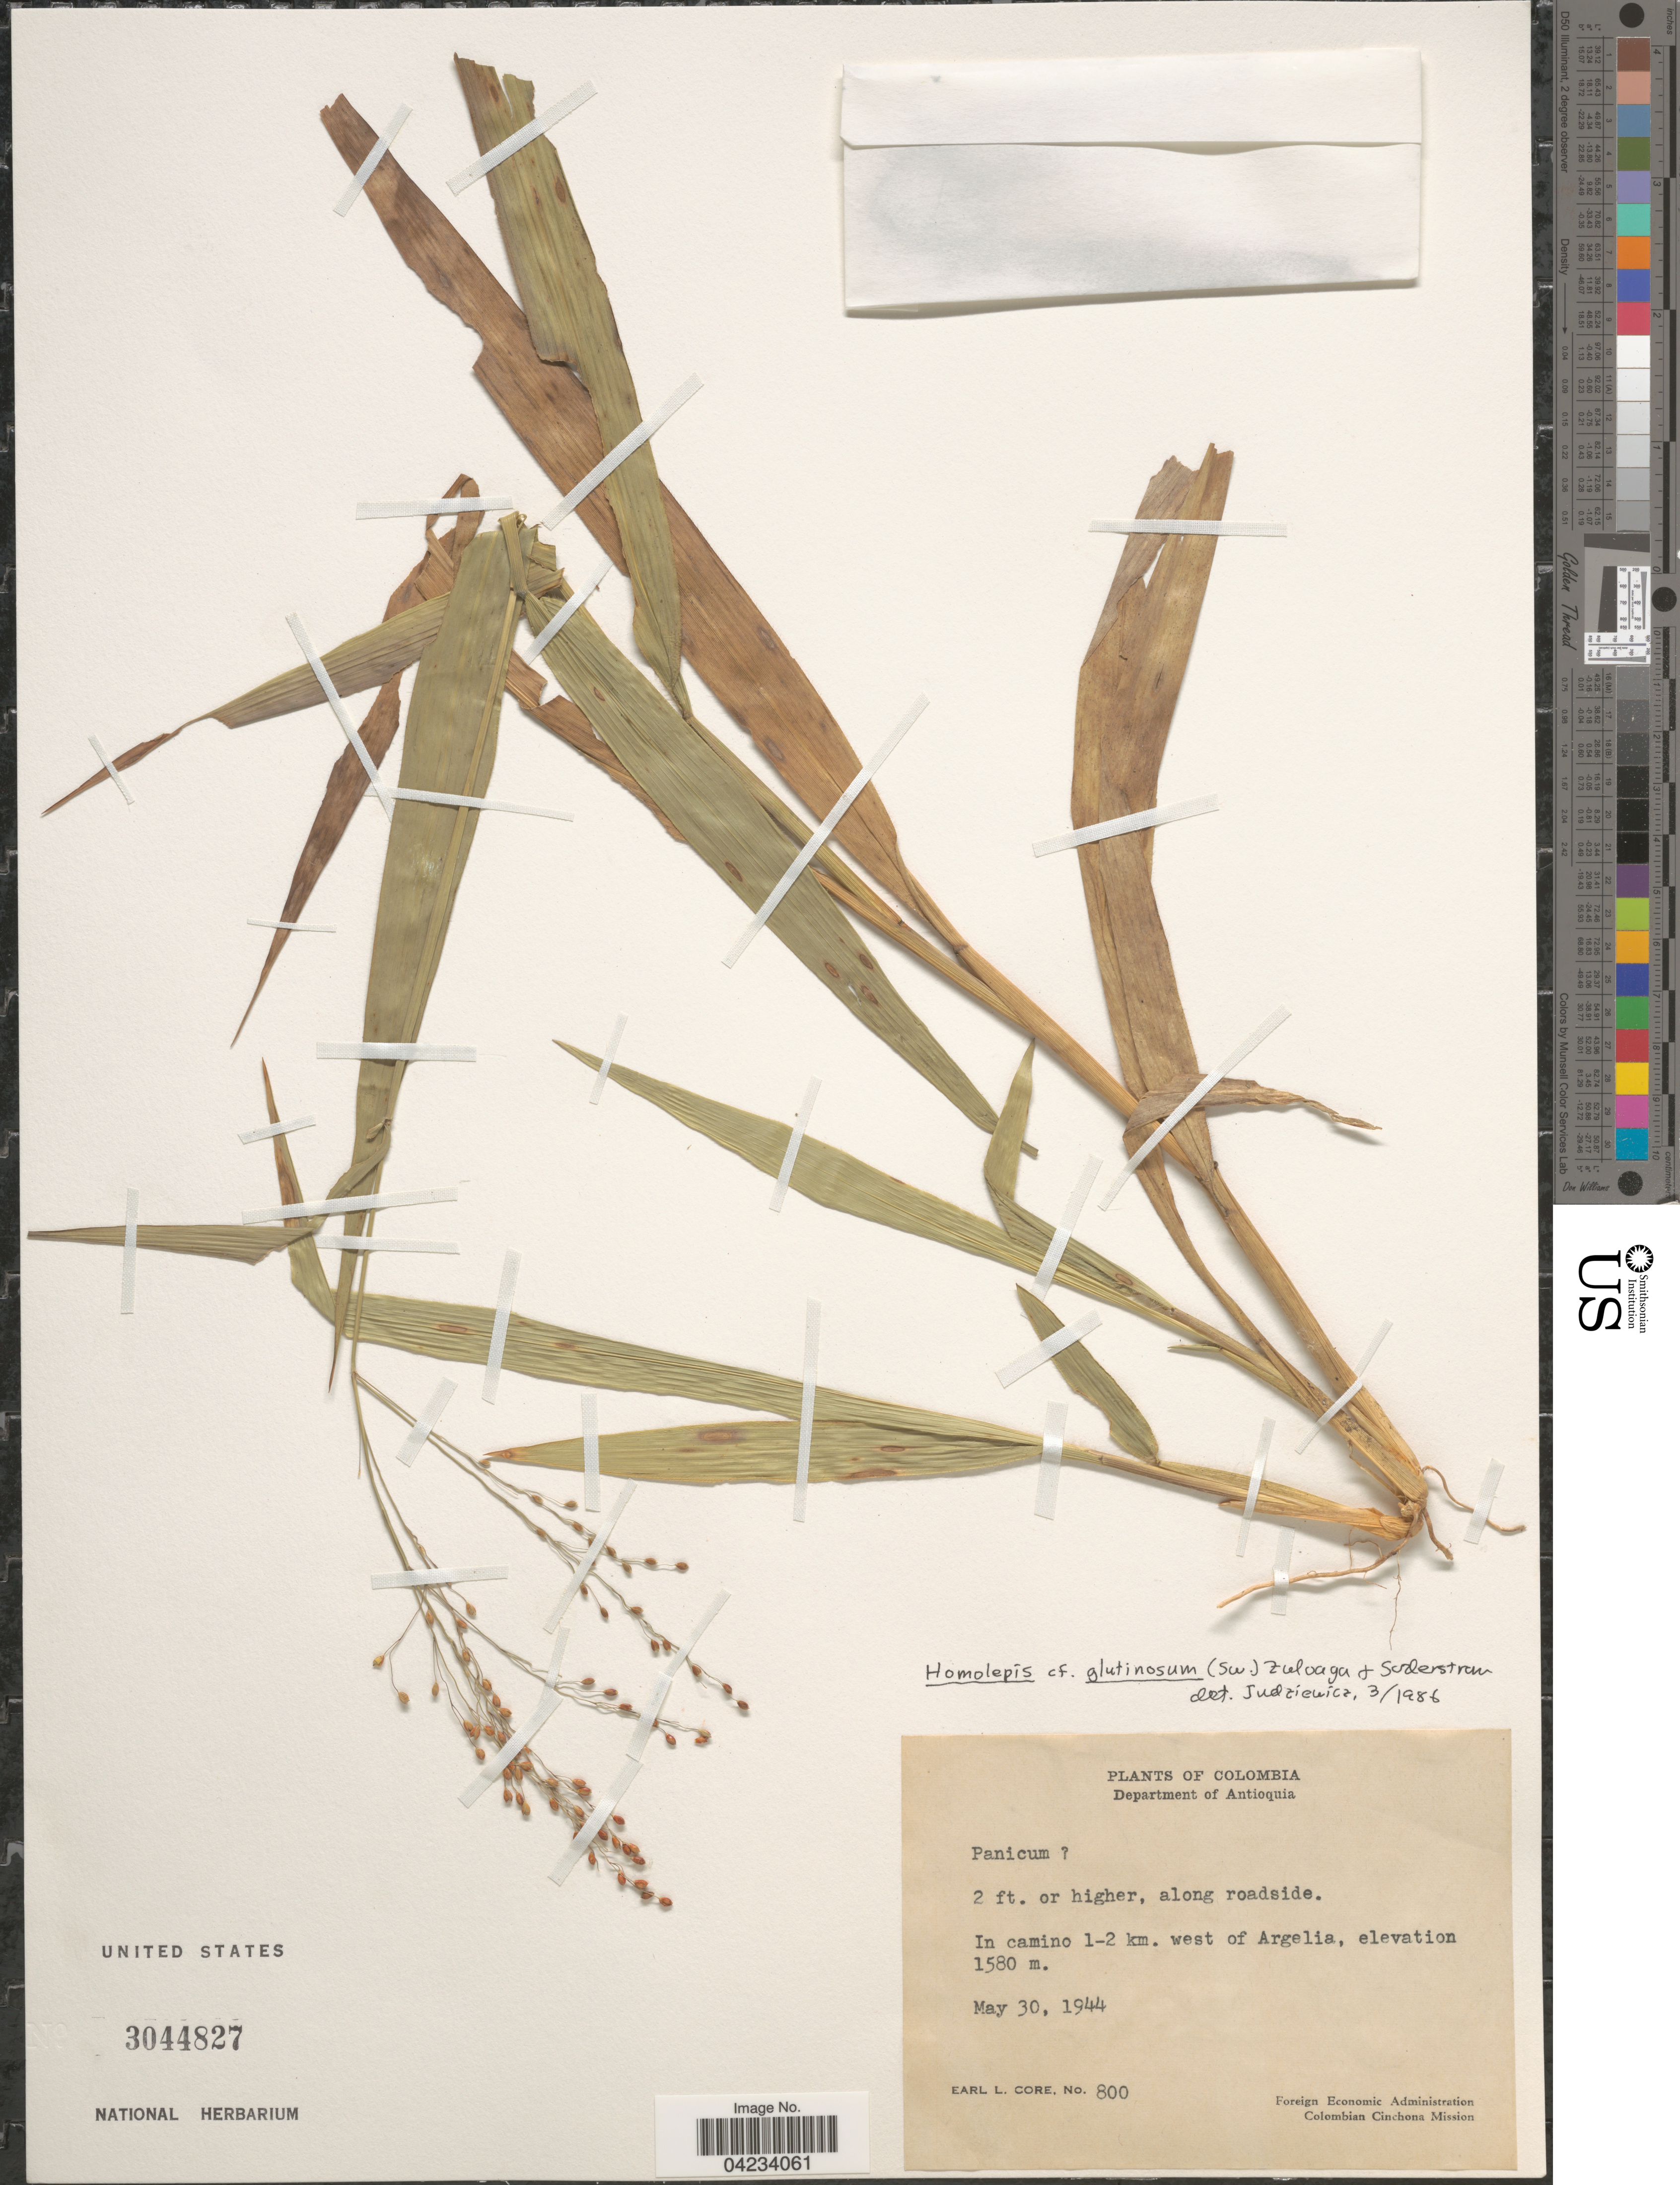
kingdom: Plantae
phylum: Tracheophyta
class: Liliopsida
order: Poales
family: Poaceae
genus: Homolepis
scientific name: Homolepis glutinosa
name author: (Sw.) Zuloaga & Soderstr.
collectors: E. L. Core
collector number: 800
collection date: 1944-05-30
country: Colombia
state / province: Antioquia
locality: Department of Antioquia. In camino 1-2 km. west of Argelia. Foreign Economic Administration Colombian Cinchona Mission.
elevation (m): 1580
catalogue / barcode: US 3044827